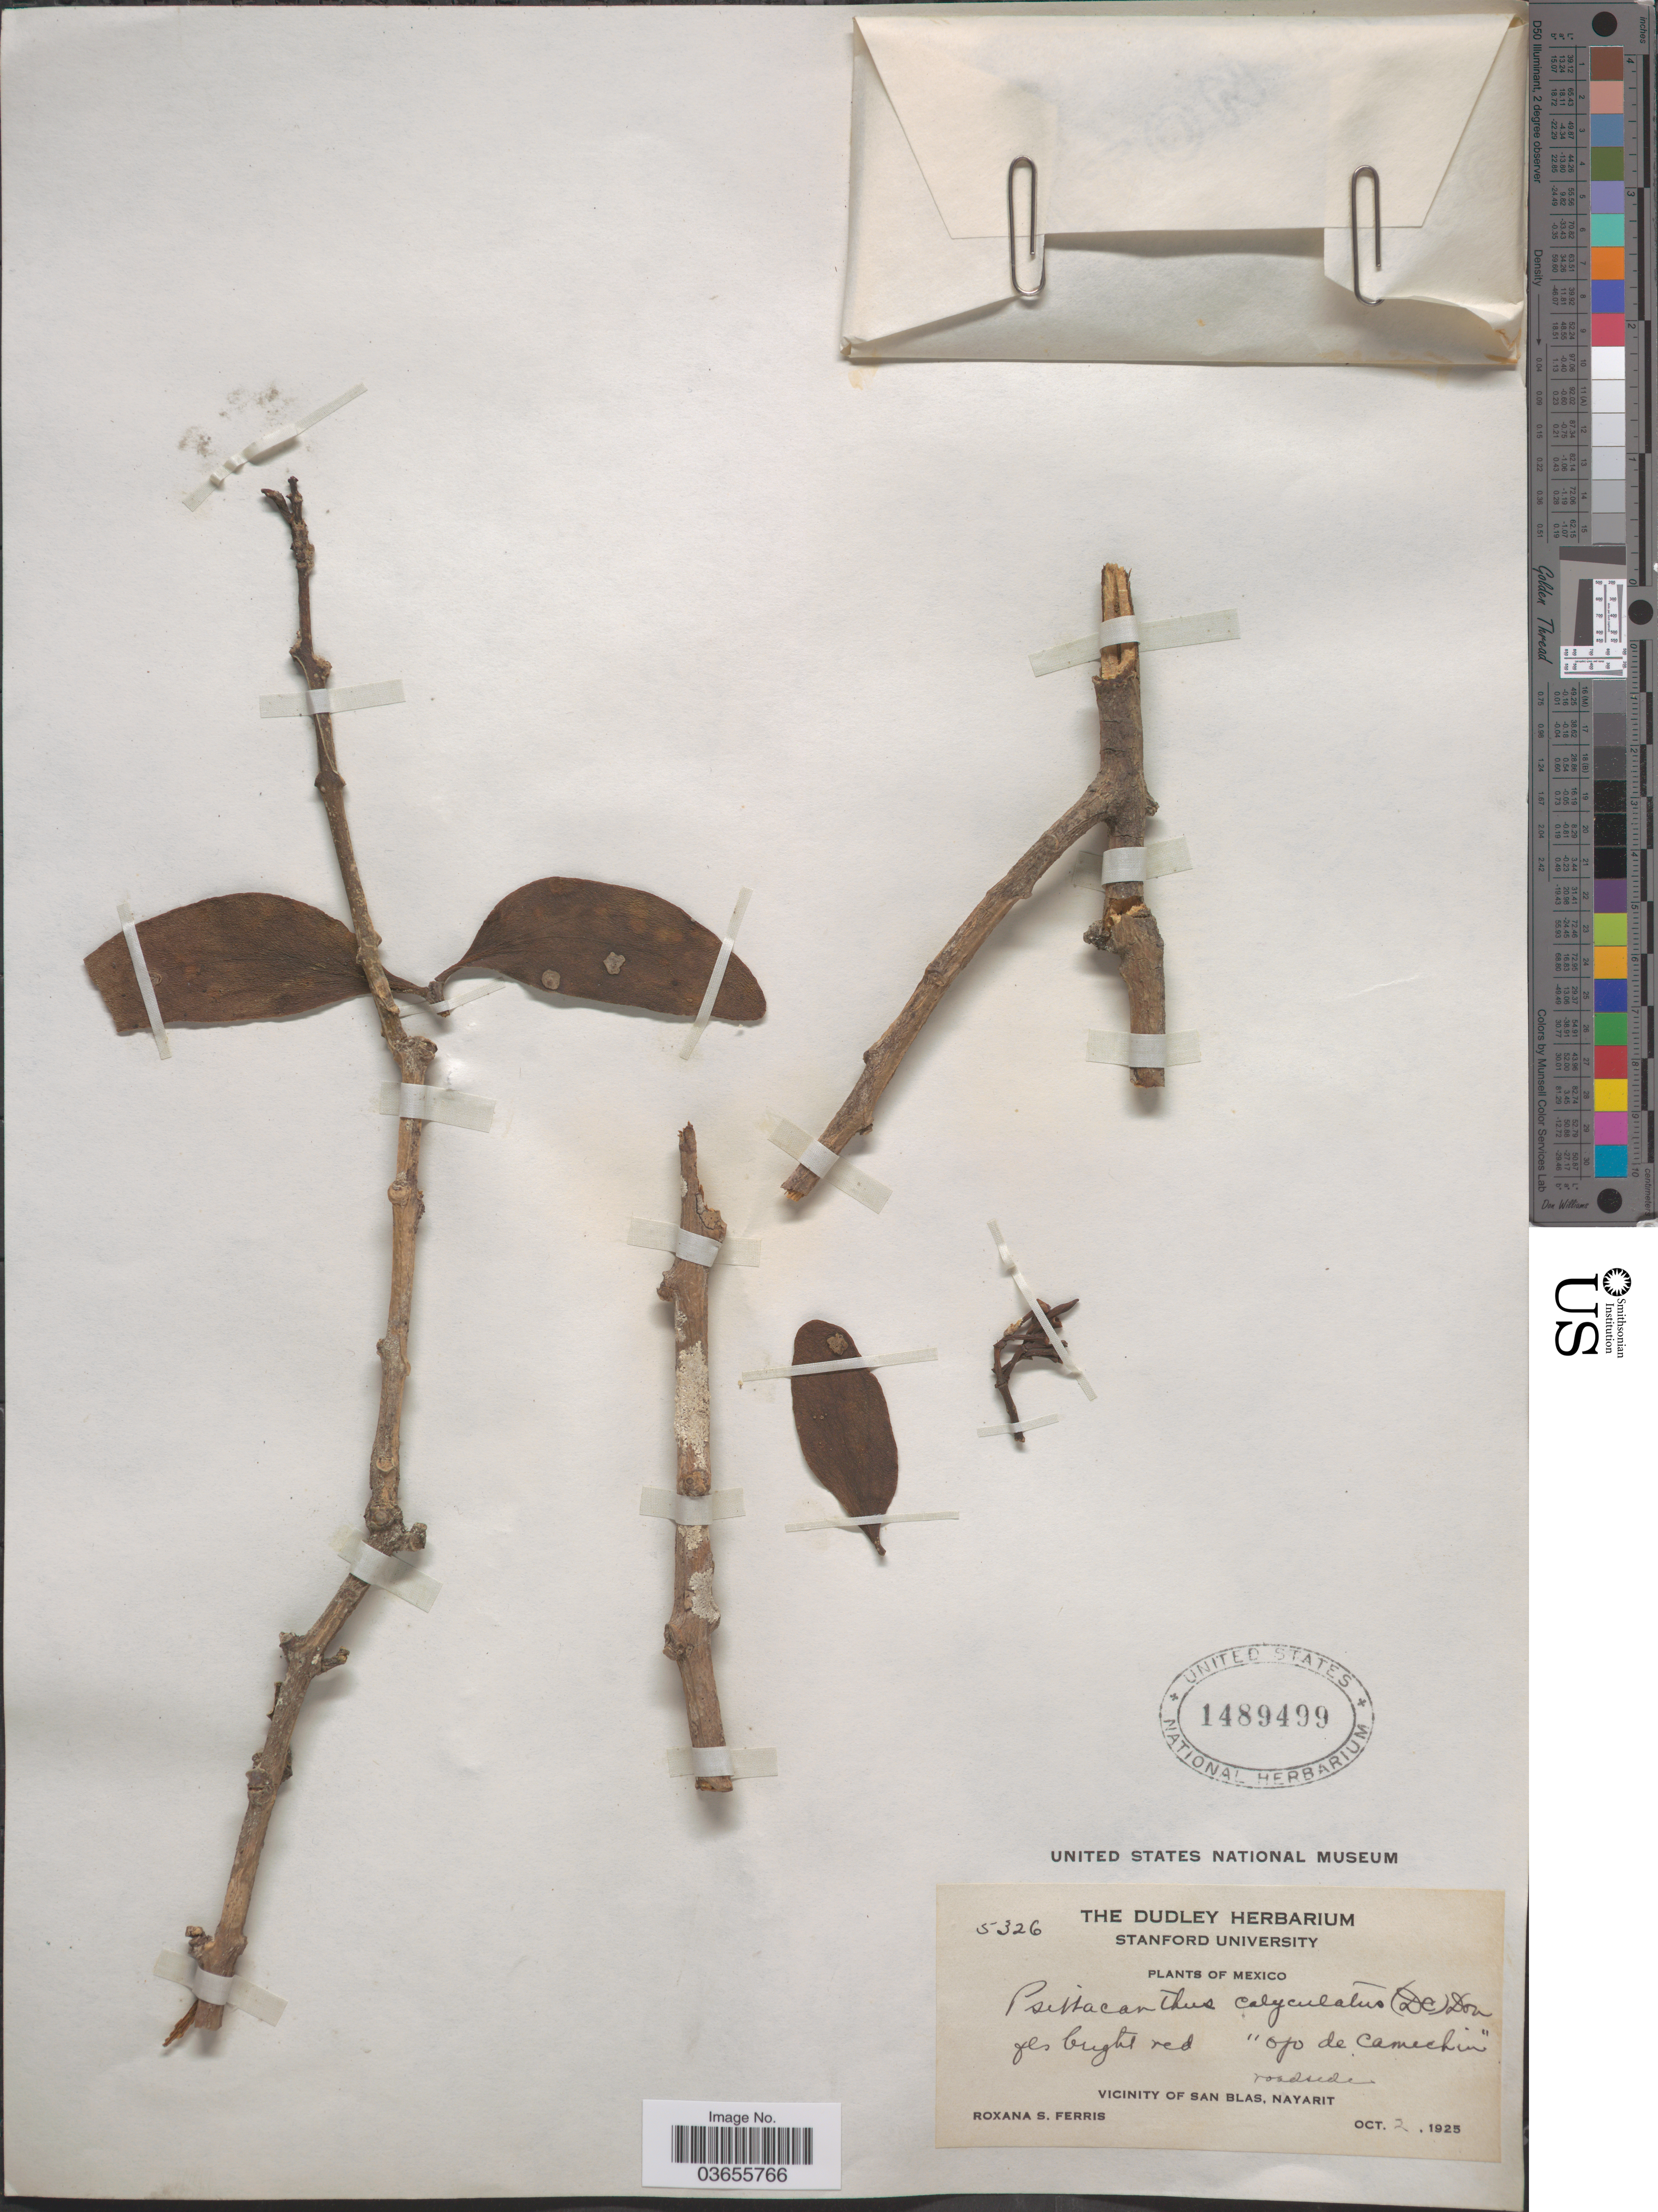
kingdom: Plantae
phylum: Tracheophyta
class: Magnoliopsida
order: Santalales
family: Loranthaceae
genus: Psittacanthus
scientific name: Psittacanthus sp.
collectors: R. S. Ferris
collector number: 5326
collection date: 1925-10-02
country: Mexico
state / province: Nayarit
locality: Vicinity of San Blas.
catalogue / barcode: US 1489499